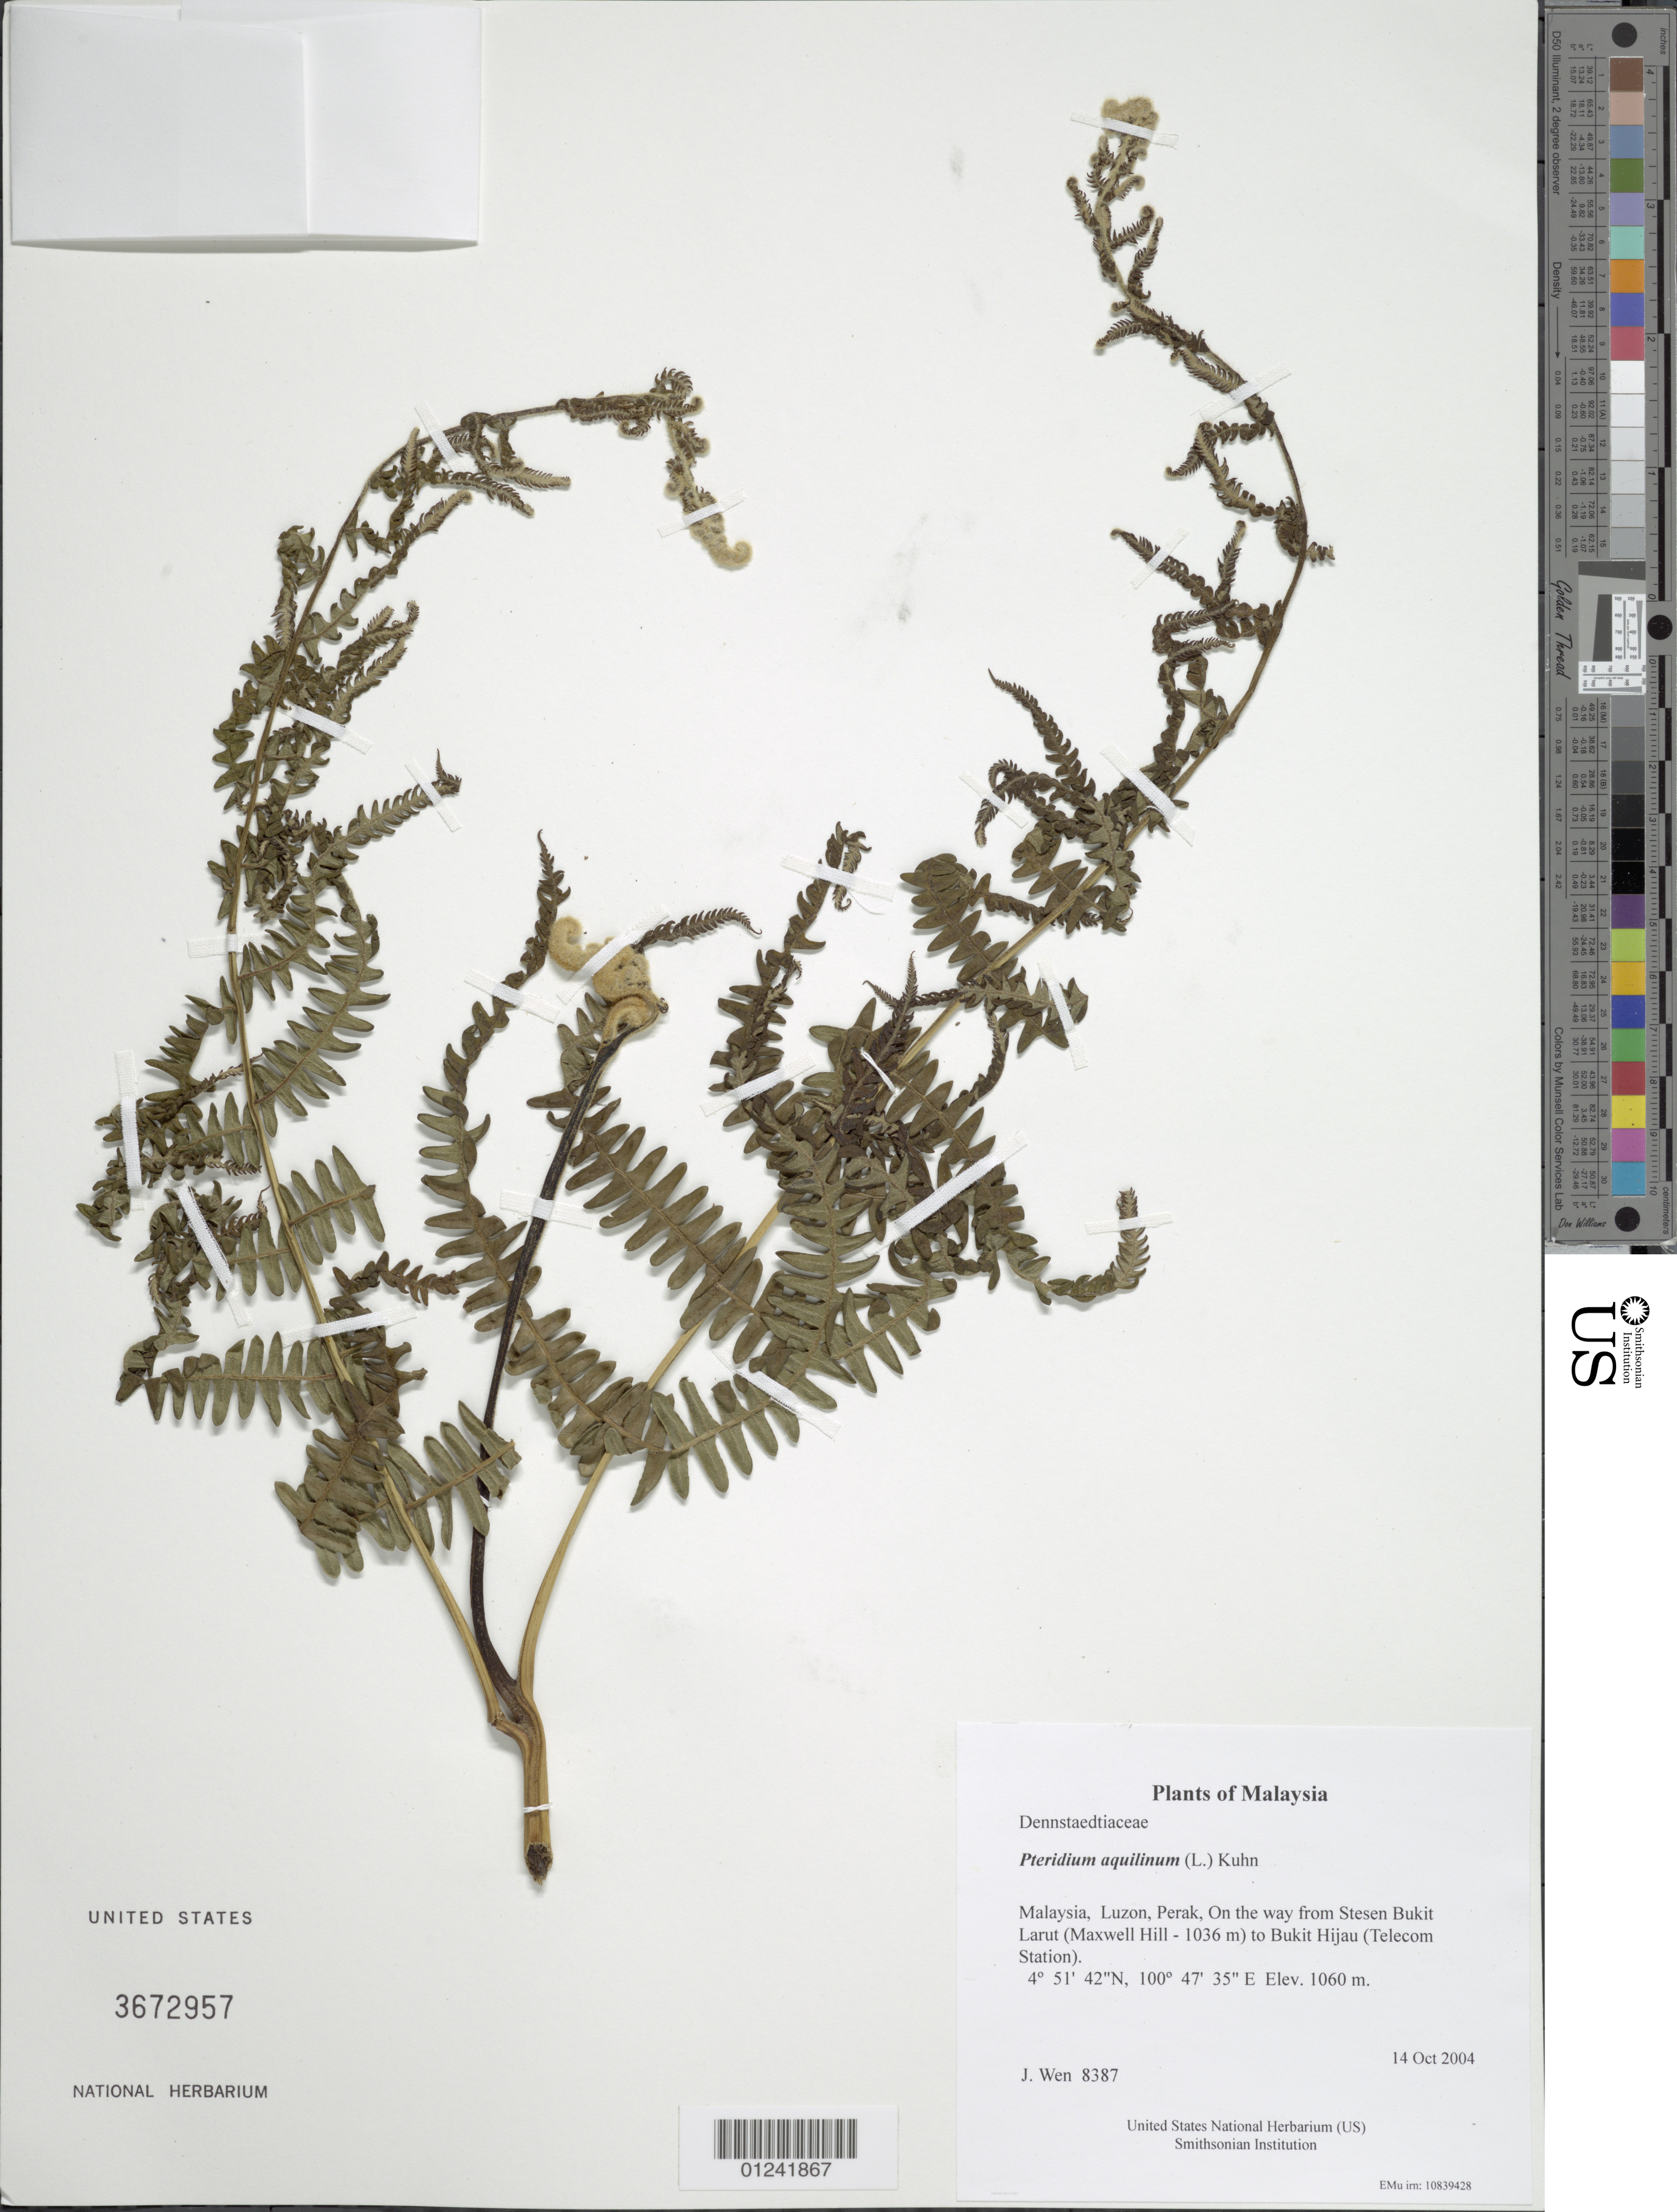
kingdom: Plantae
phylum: Tracheophyta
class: Polypodiopsida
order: Polypodiales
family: Dennstaedtiaceae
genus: Pteridium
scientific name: Pteridium aquilinum var. wightianum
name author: (J. Agardh) R.M. Tryon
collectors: J. Wen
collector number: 8387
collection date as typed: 14 Oct 2004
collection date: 2004-10-14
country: Malaysia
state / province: Perak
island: Luzon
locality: On the way from Stesen Bukit Larut (Maxwell Hill - 1036 m) to Bukit Hijau (Telecom Station).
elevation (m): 1060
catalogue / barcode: US 3672957